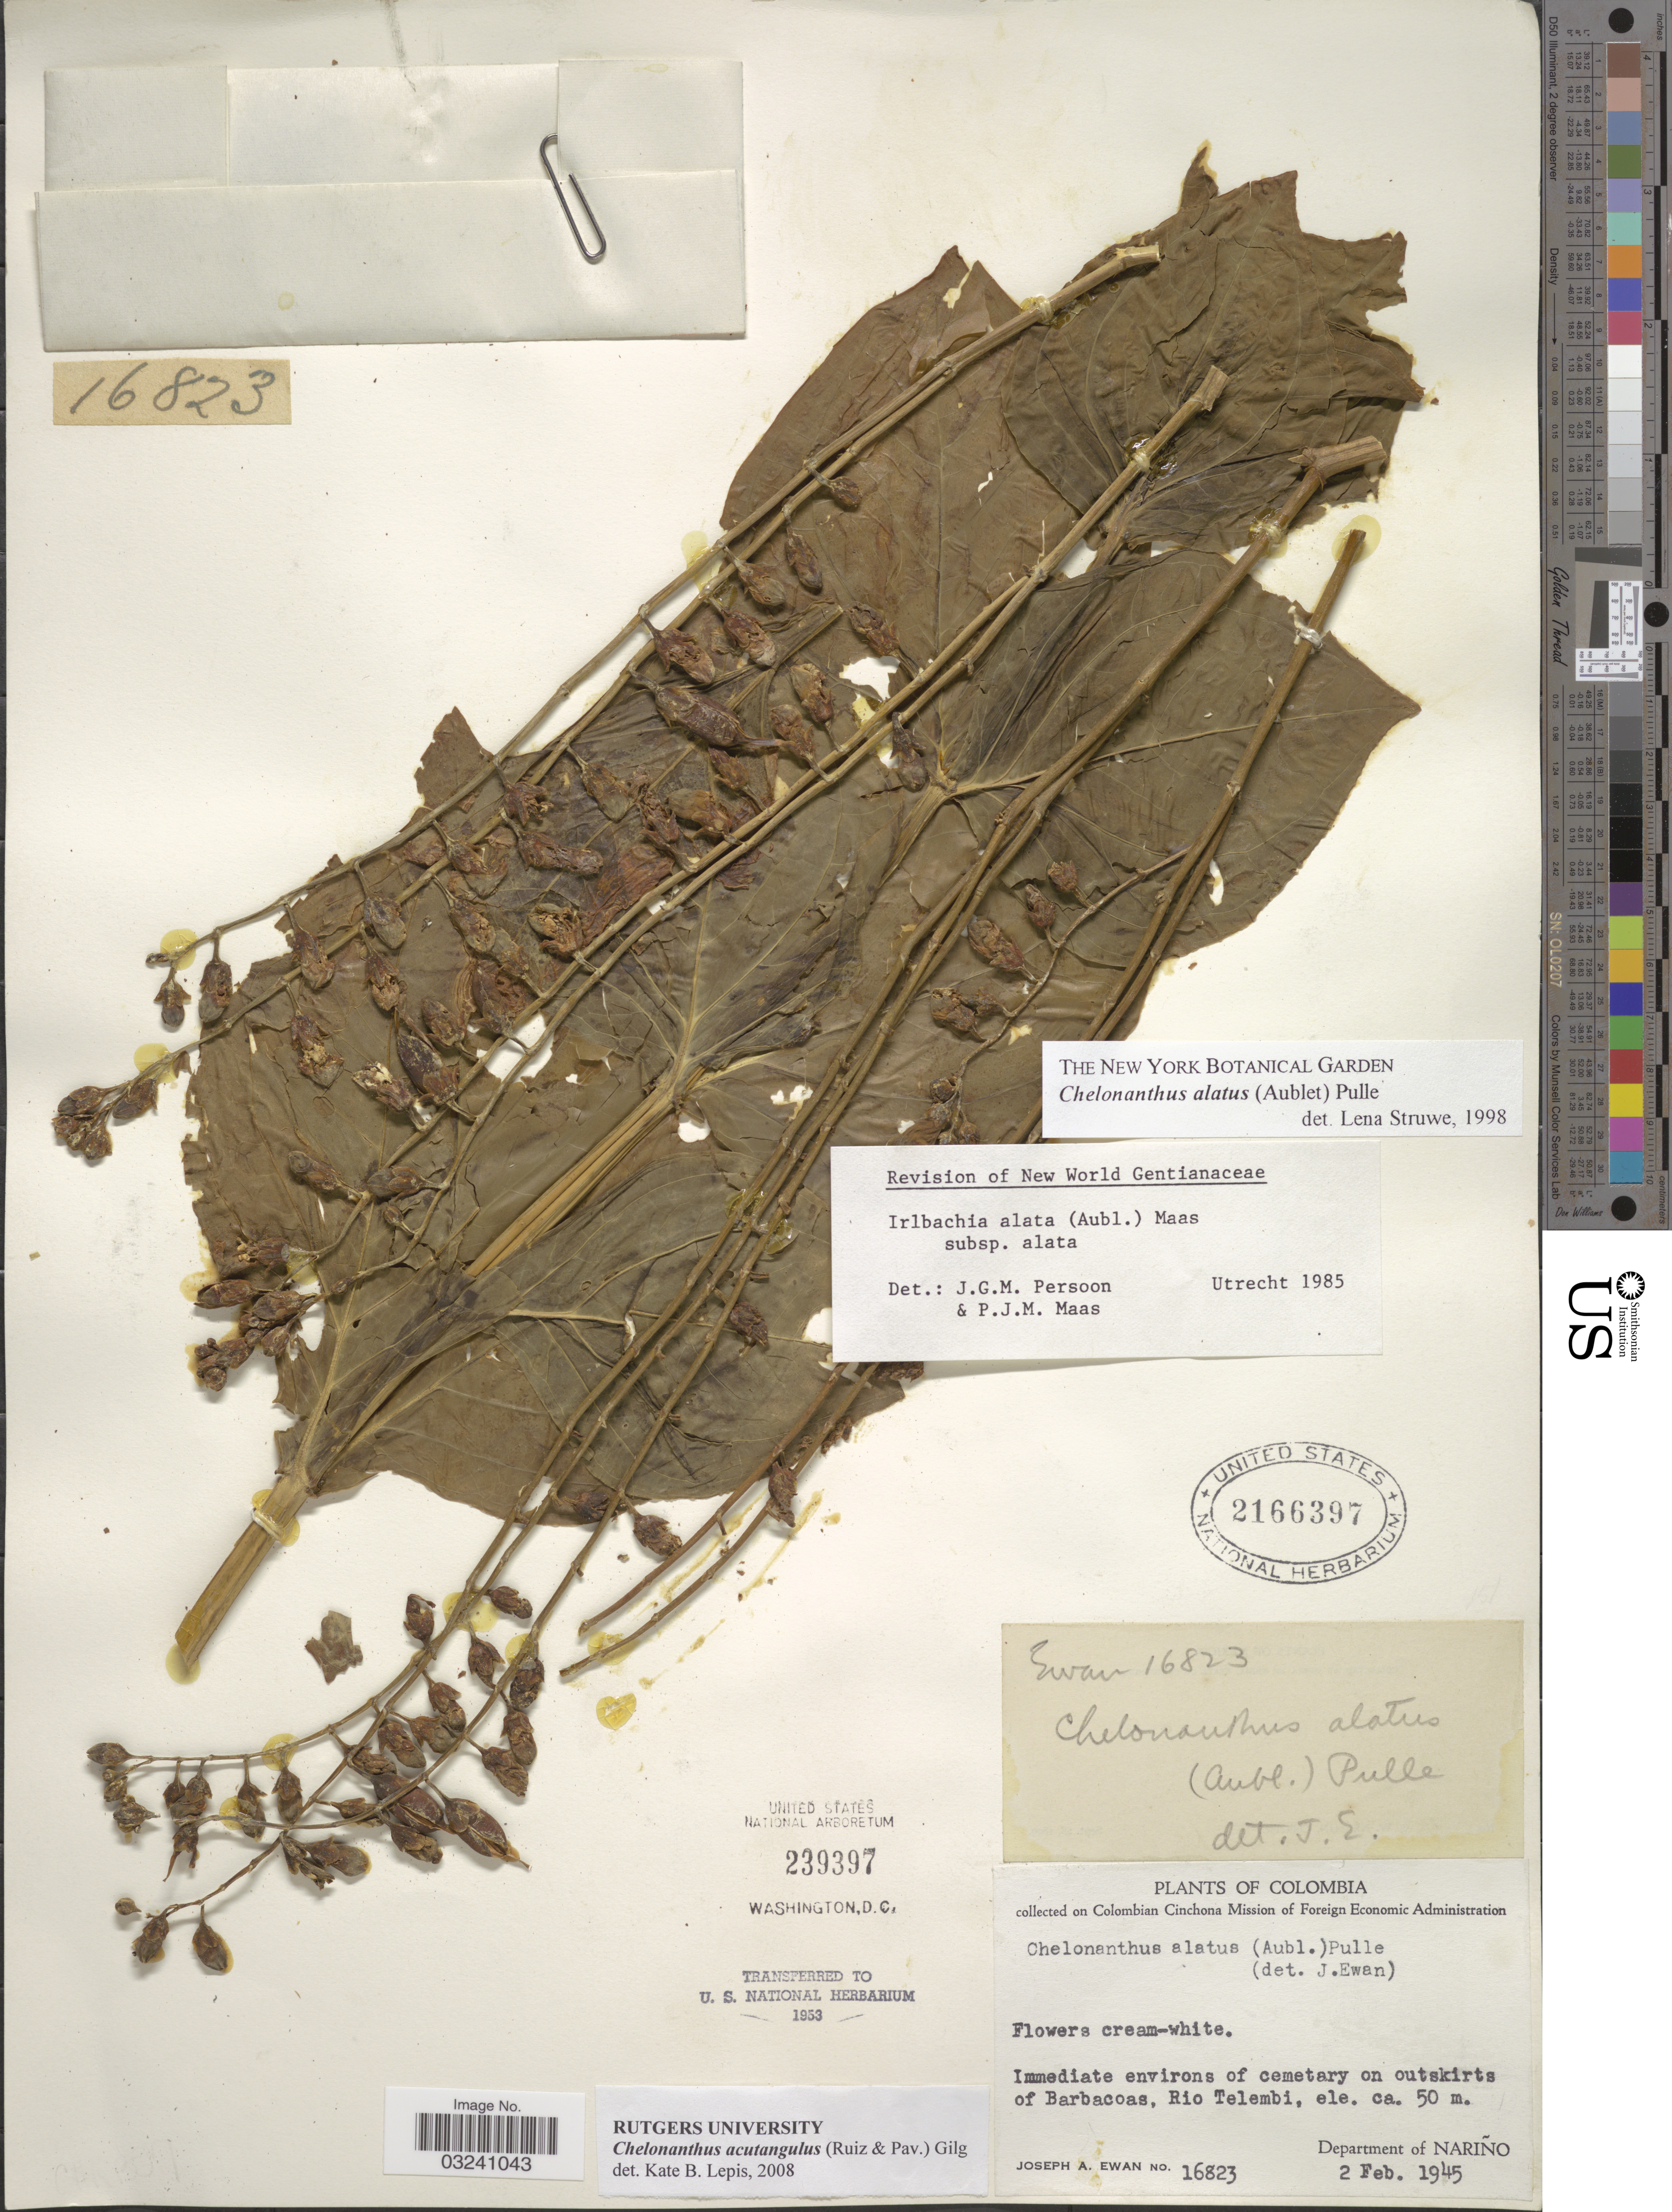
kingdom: Plantae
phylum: Tracheophyta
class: Magnoliopsida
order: Gentianales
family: Gentianaceae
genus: Chelonanthus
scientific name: Chelonanthus acutangulus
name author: (Ruiz & Pav.) Gilg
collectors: J. A. Ewan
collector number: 16823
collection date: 1945-02-02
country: Colombia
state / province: Nariño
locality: Immediate environs of cemetary on outskirts of Barbacoas, Rio Telembi. Department of Nariño.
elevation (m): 50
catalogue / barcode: US 2166397